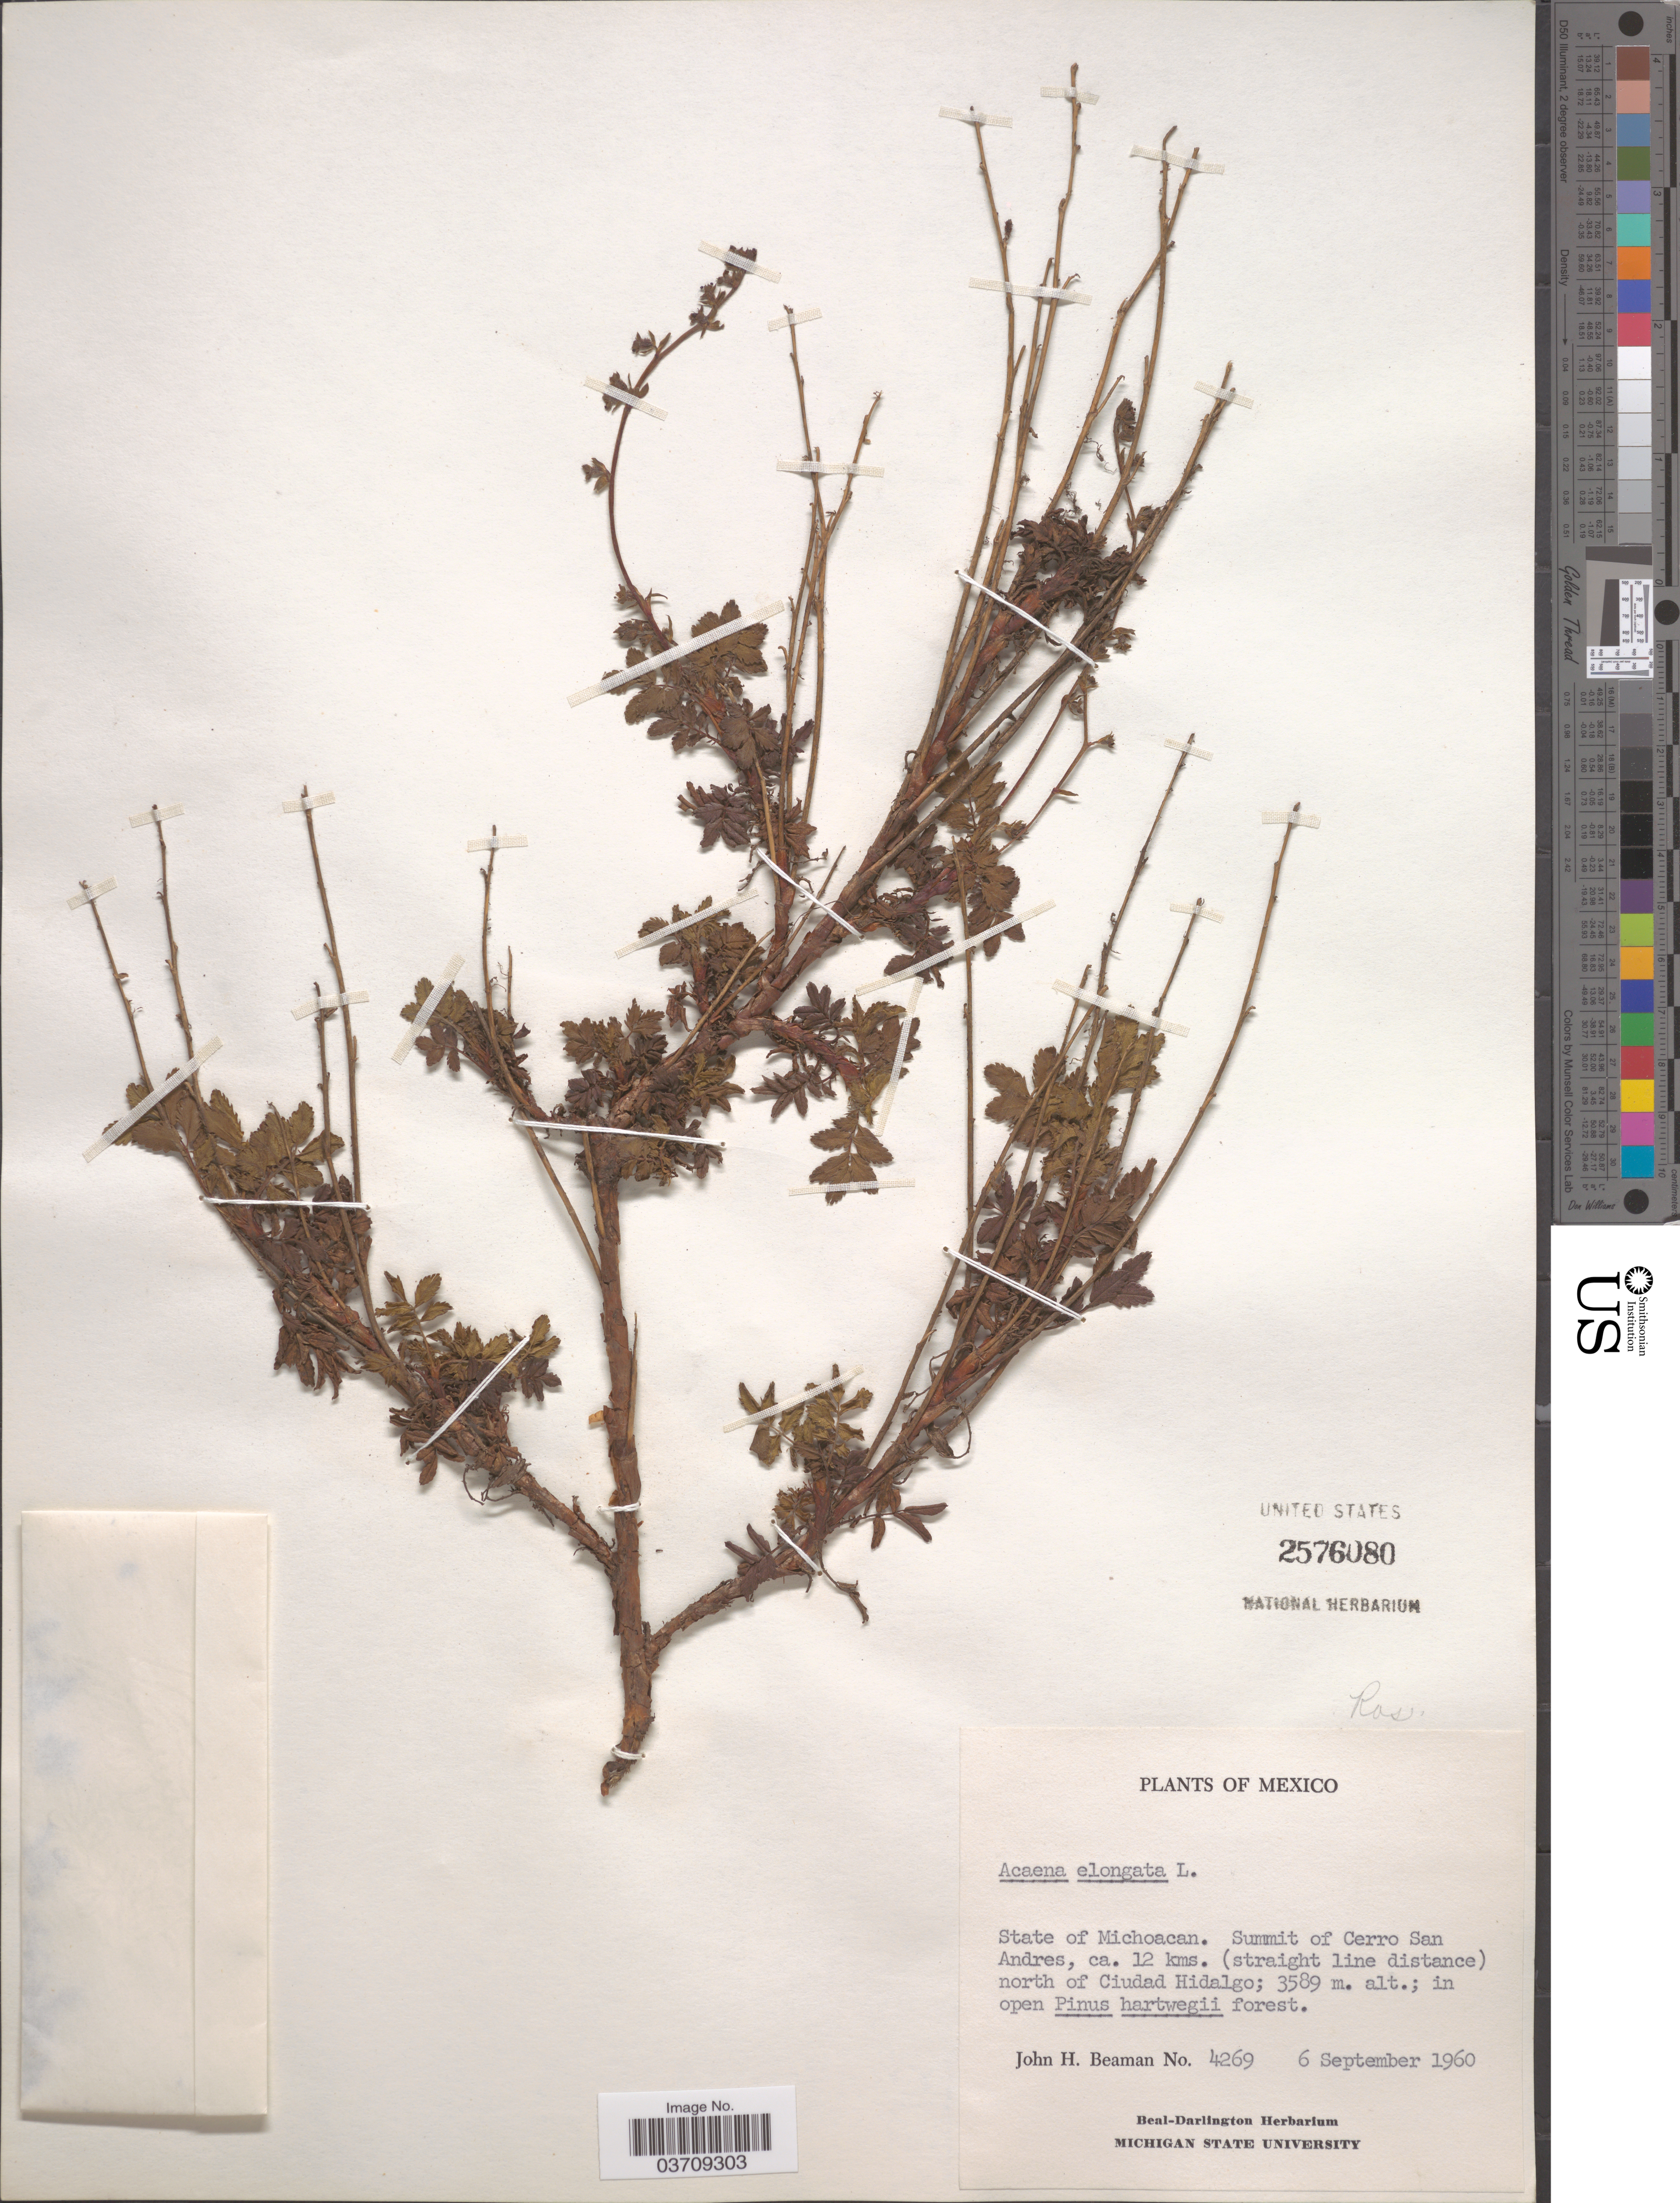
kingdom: Plantae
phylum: Tracheophyta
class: Magnoliopsida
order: Rosales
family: Rosaceae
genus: Acaena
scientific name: Acaena elongata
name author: L.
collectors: J. H. Beaman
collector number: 4269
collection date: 1960-09-06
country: Mexico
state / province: Michoacán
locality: Summit of Cerro San Andres, ca. 12 kms. (straight line distance) north of Ciudad Hidalgo.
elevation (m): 3589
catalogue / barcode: US 2576080